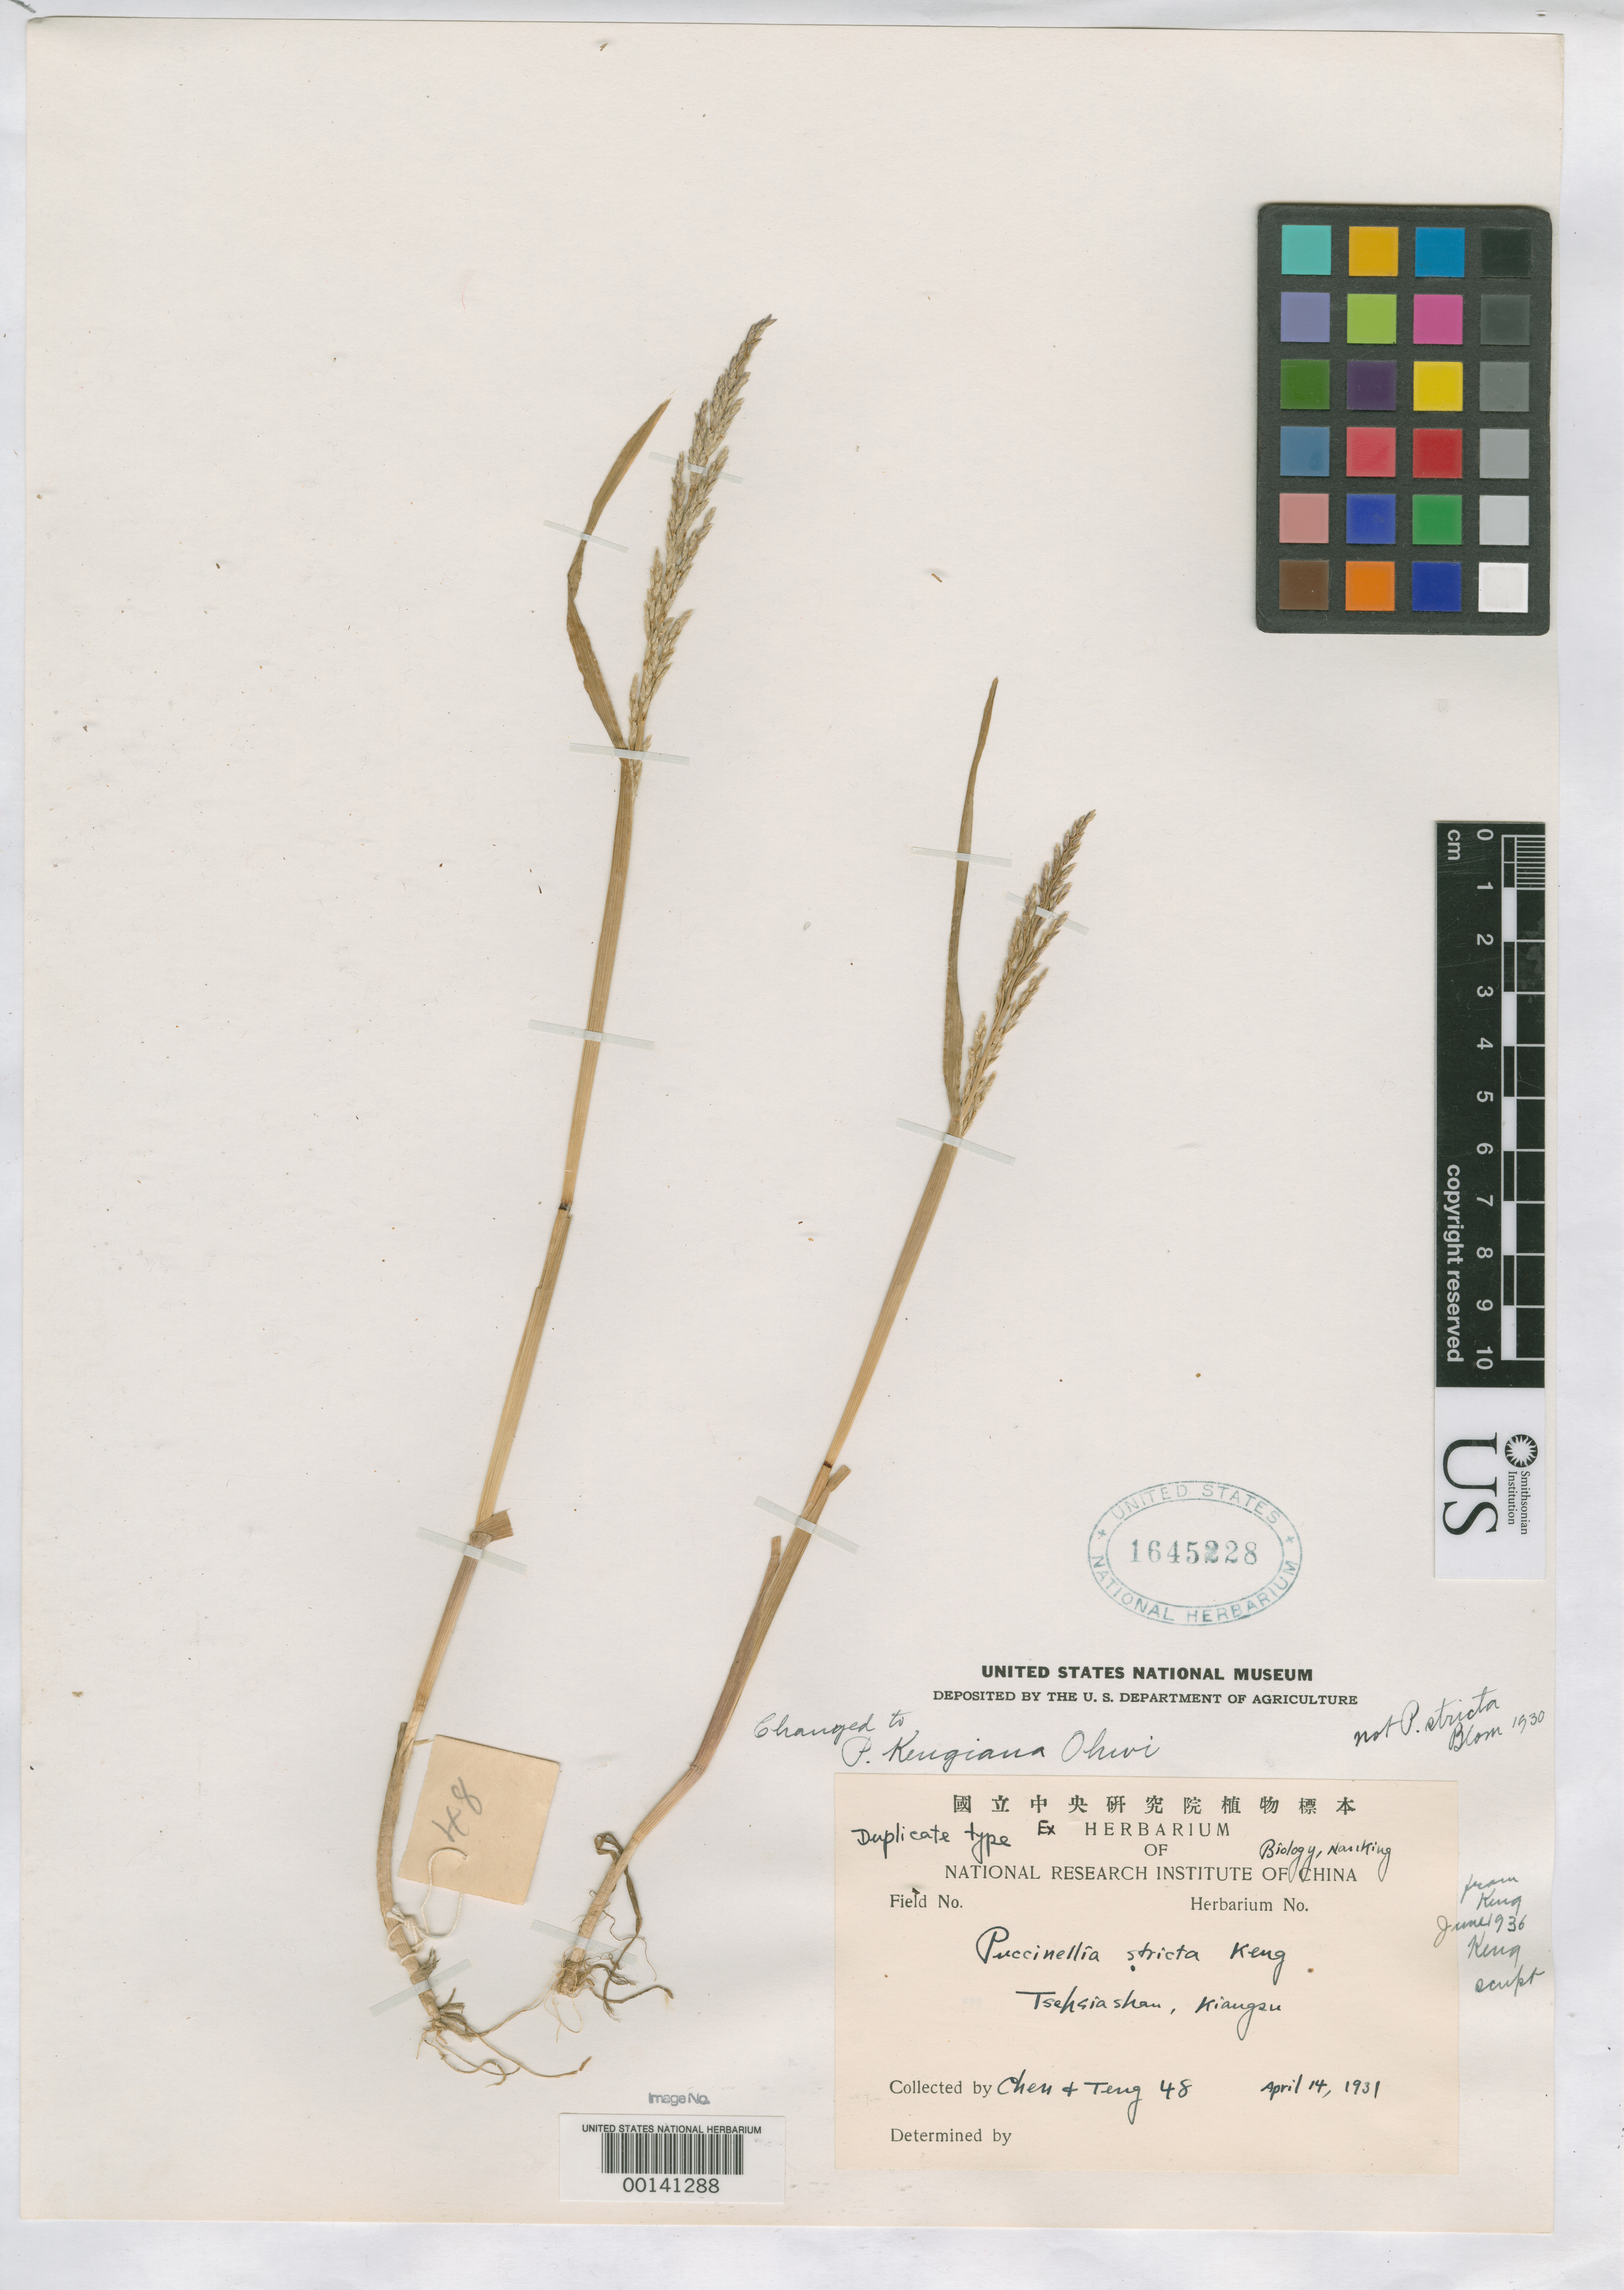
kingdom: Plantae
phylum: Tracheophyta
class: Liliopsida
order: Poales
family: Poaceae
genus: Puccinellia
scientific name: Puccinellia stricta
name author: Keng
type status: Isotype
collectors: -- Chen & -. Teng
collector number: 48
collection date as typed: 14 Apr 1931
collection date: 1931-04-14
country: China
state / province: Jiangsu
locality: Tsehsia Shan.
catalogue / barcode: US 1645228